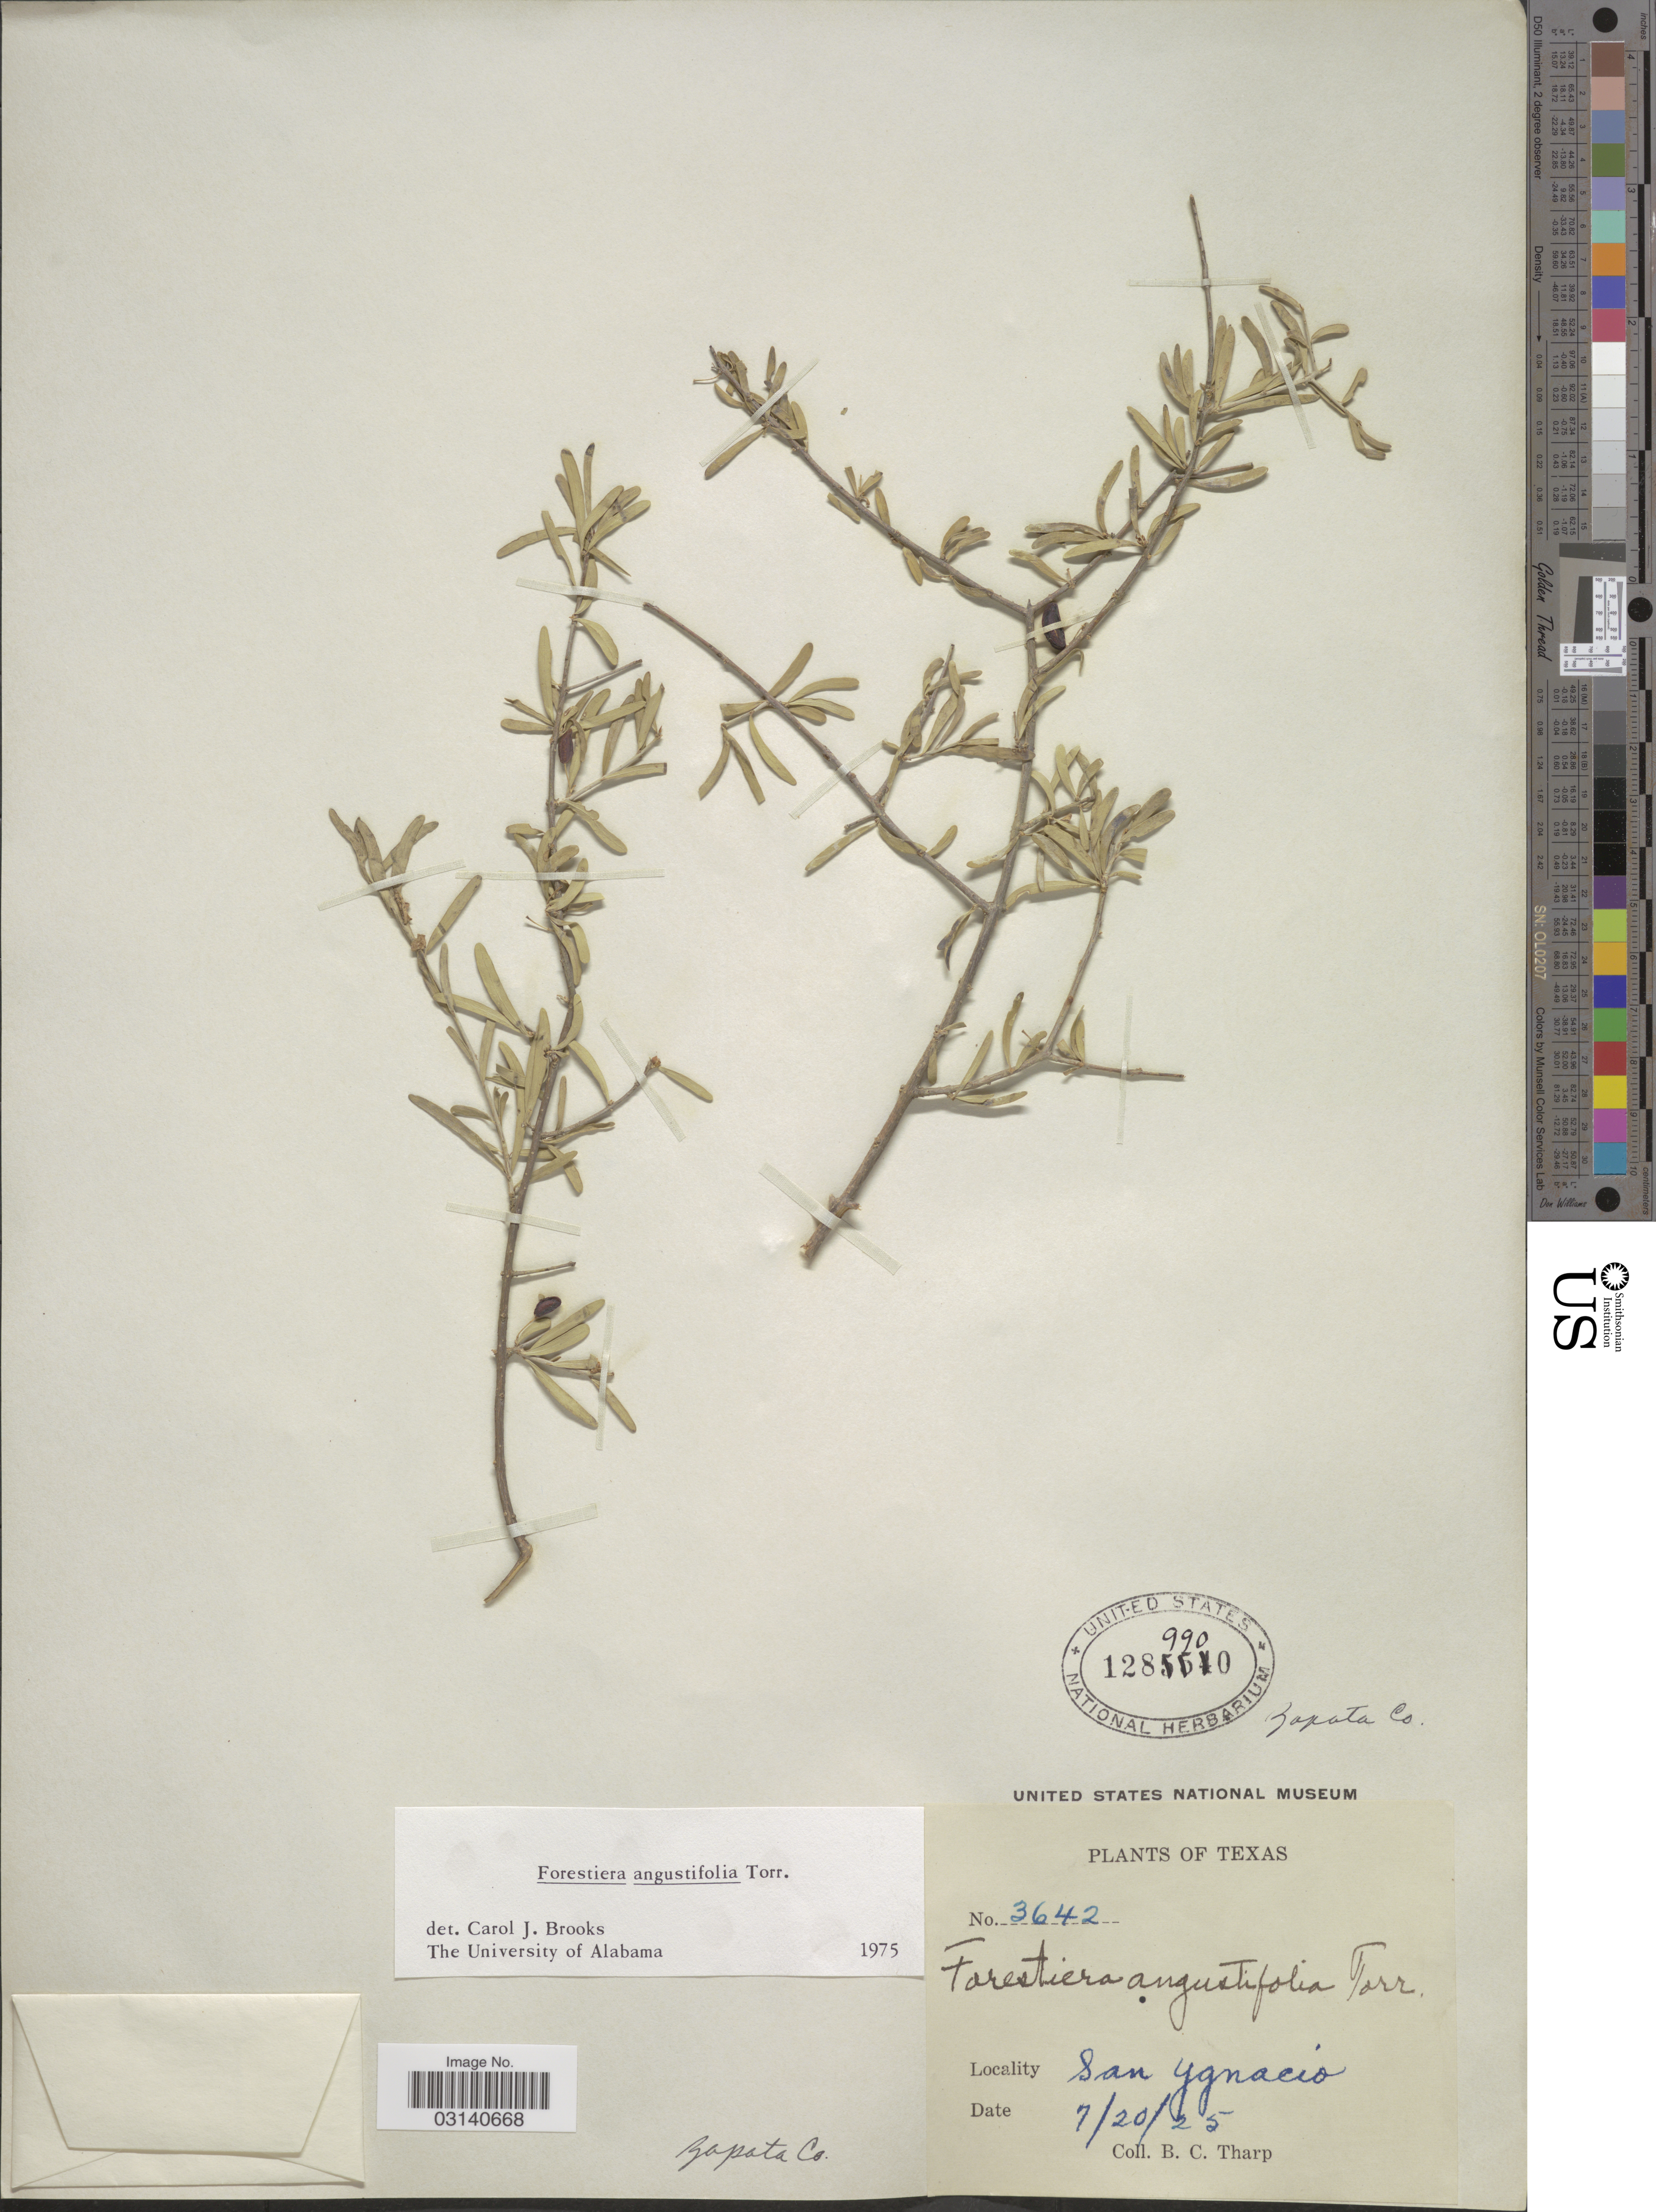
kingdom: Plantae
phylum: Tracheophyta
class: Magnoliopsida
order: Lamiales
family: Oleaceae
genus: Forestiera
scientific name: Forestiera angustifolia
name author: Torr.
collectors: B. C. Tharp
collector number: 3642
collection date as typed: Transcribed d/m/y: 20/7/25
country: United States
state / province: Texas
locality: San Ygnacio, Zapata Co.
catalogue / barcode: US 1289900